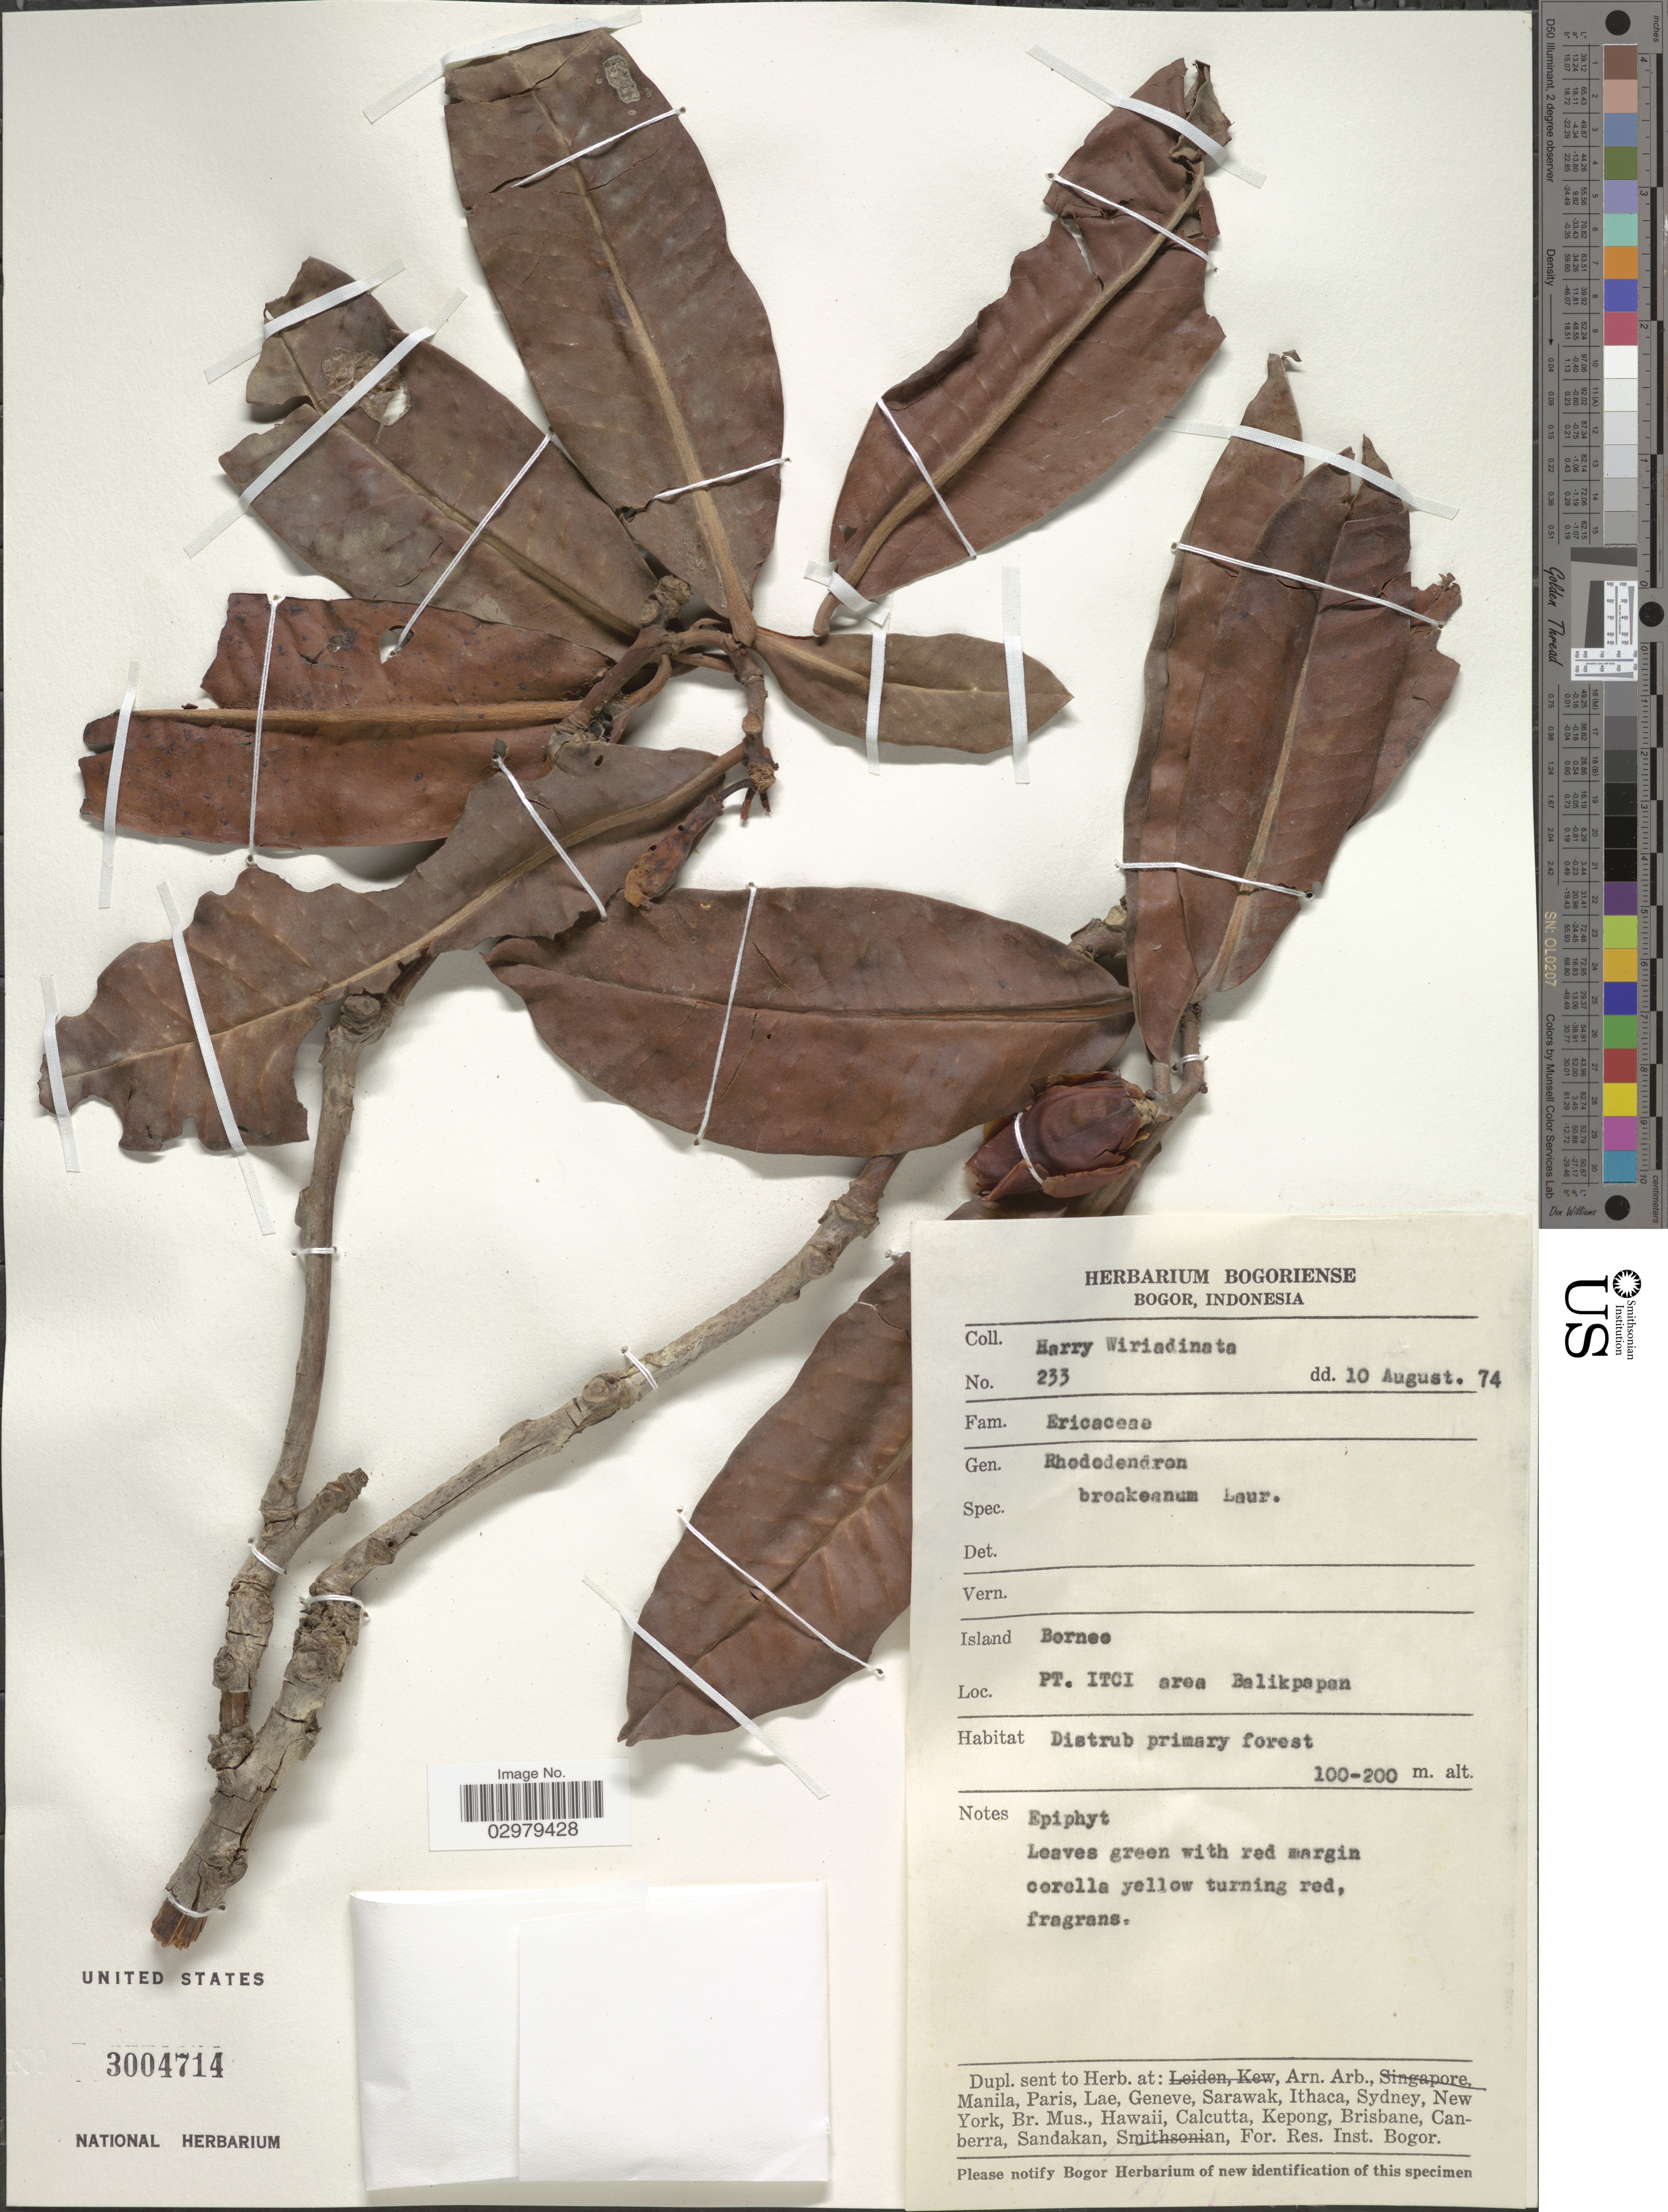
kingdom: Plantae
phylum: Tracheophyta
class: Magnoliopsida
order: Ericales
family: Ericaceae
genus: Rhododendron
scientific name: Rhododendron brookeanum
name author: H. Low ex Lindl.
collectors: H. Wiriadinata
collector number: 233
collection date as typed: Transcribed d/m/y: 10/8/74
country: Indonesia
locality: Island Borneo. PT. ITCI area Balikpapan.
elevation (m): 100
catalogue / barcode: US 3004714